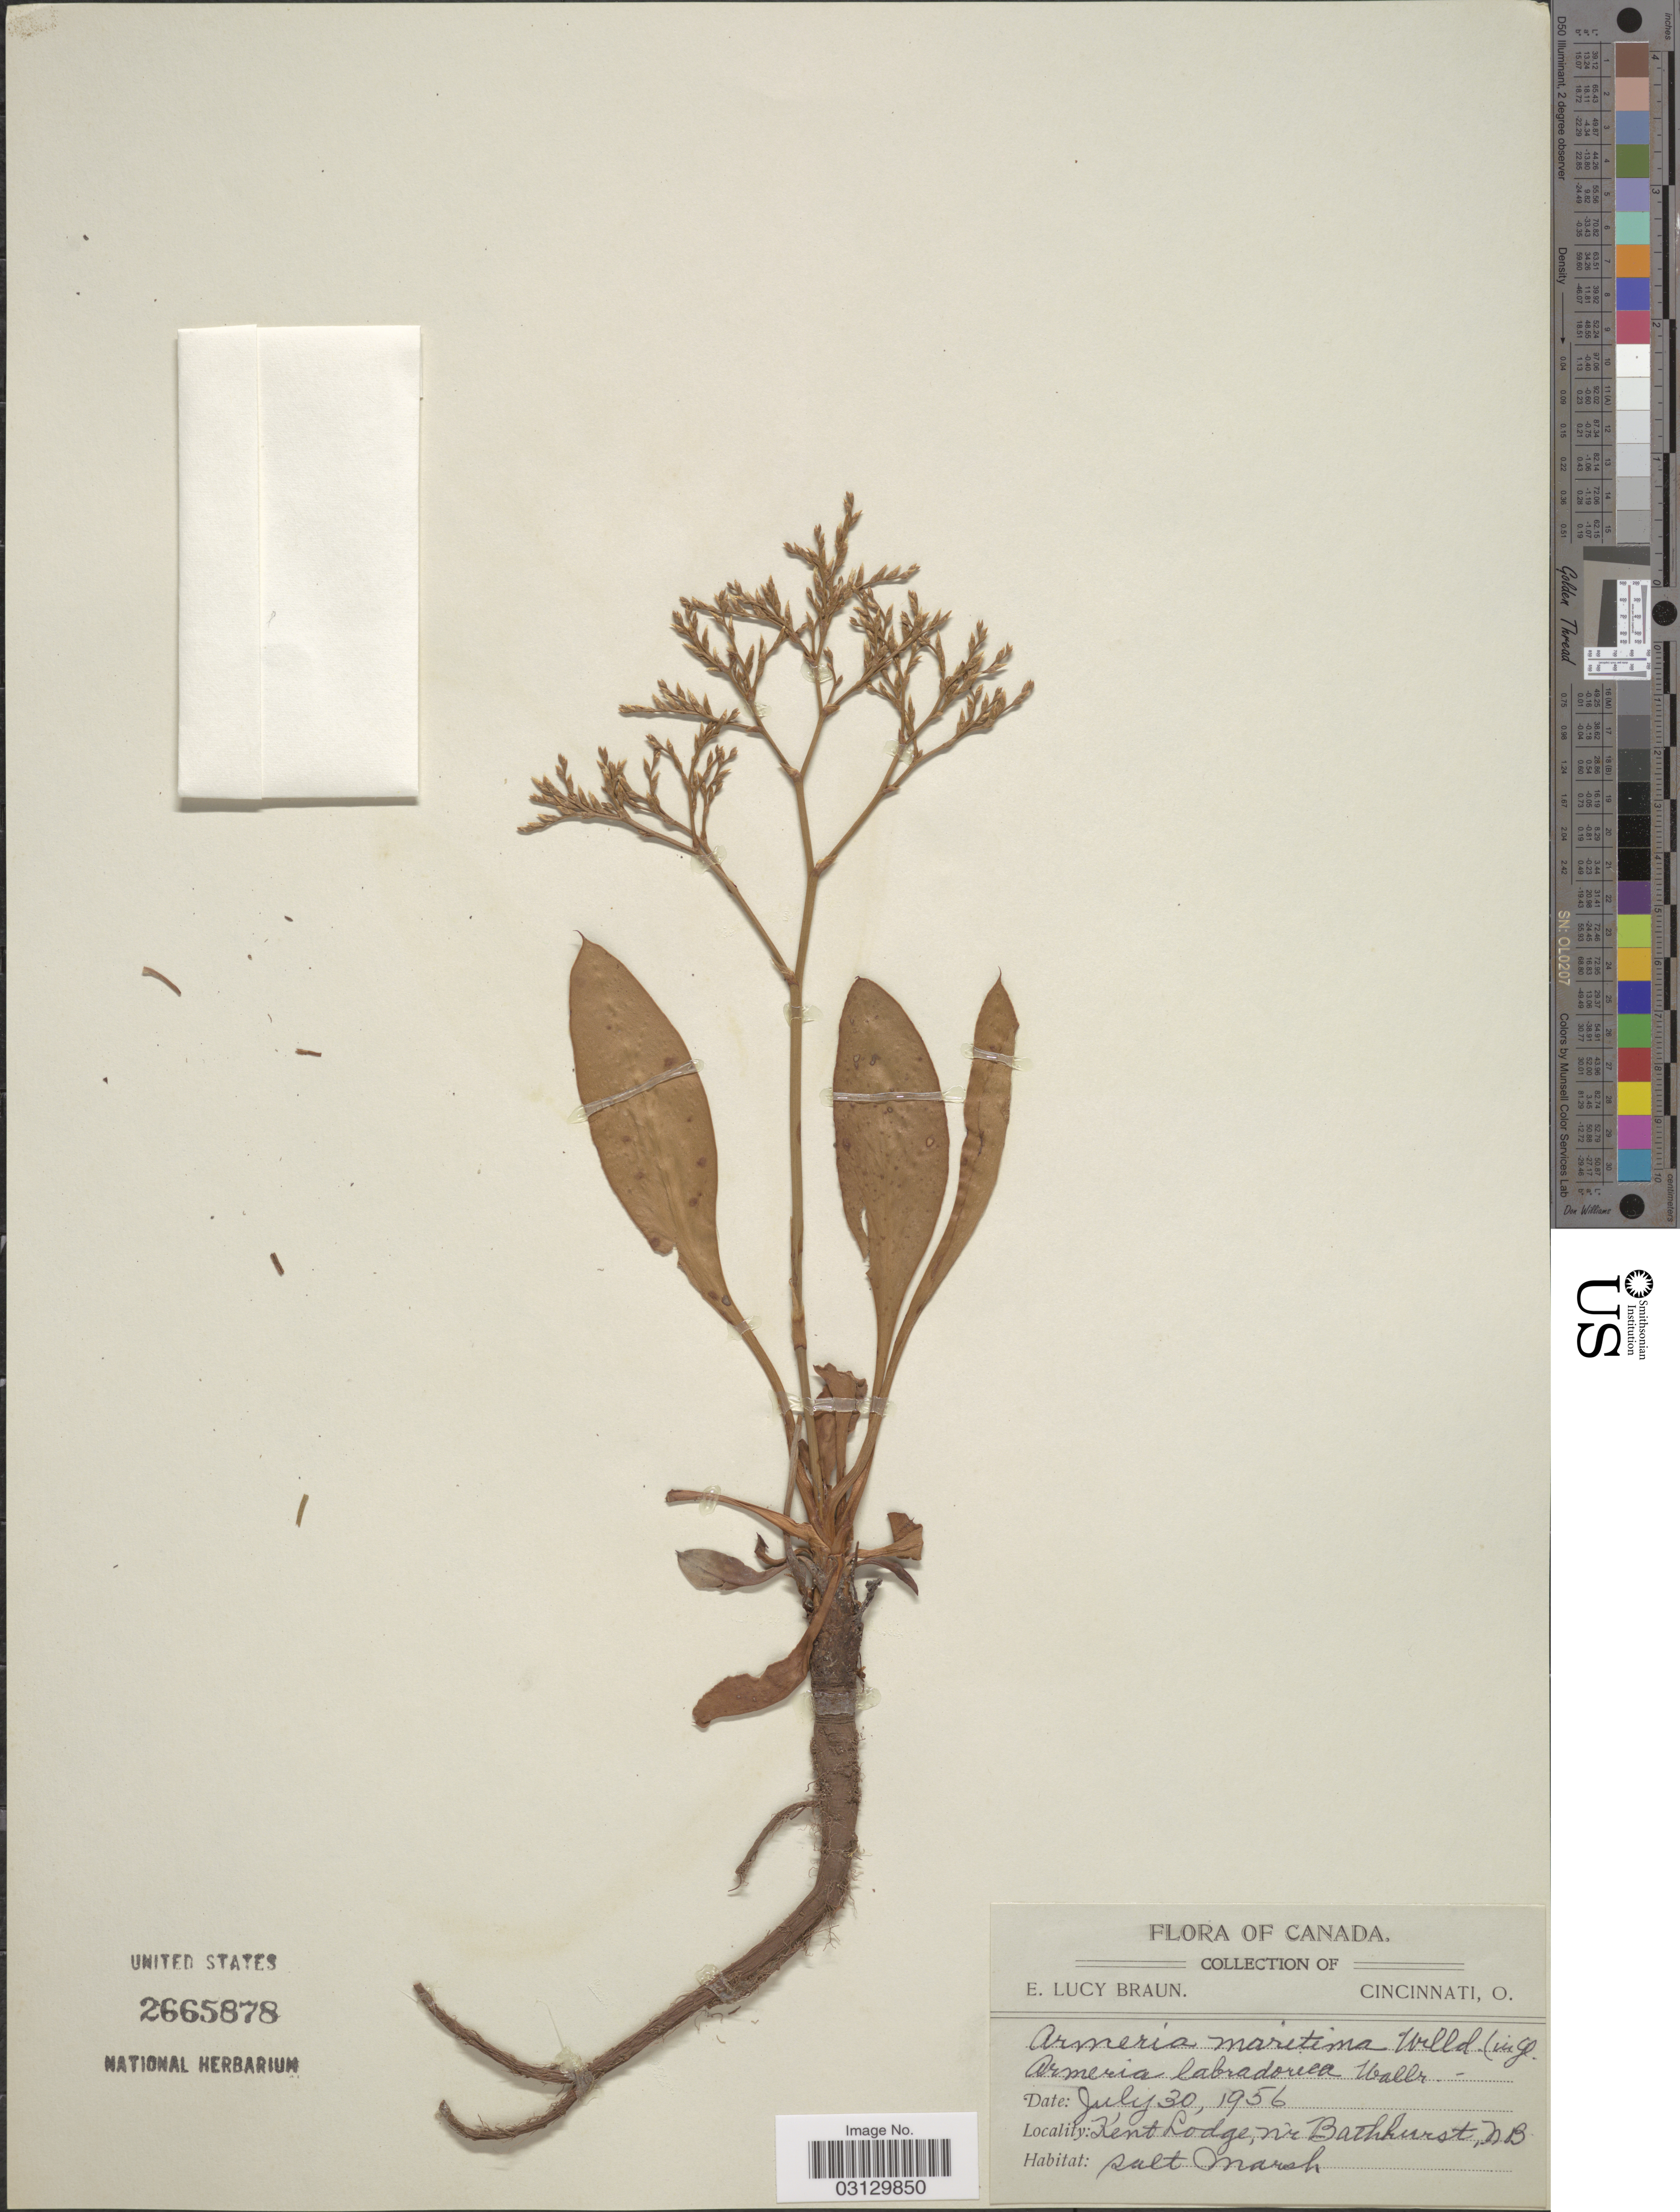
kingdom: Plantae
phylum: Tracheophyta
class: Magnoliopsida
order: Caryophyllales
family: Plumbaginaceae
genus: Limonium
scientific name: Limonium carolinianum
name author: (Walter) Britton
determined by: Strong, Mark T., (BOT), Smithsonian Institution - National Museum of Natural History (UNITED STATES)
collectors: E. Braun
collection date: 1956-07-30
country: Canada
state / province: New Brunswick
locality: Kent Lodge, nr Bathurst.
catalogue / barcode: US 2665878